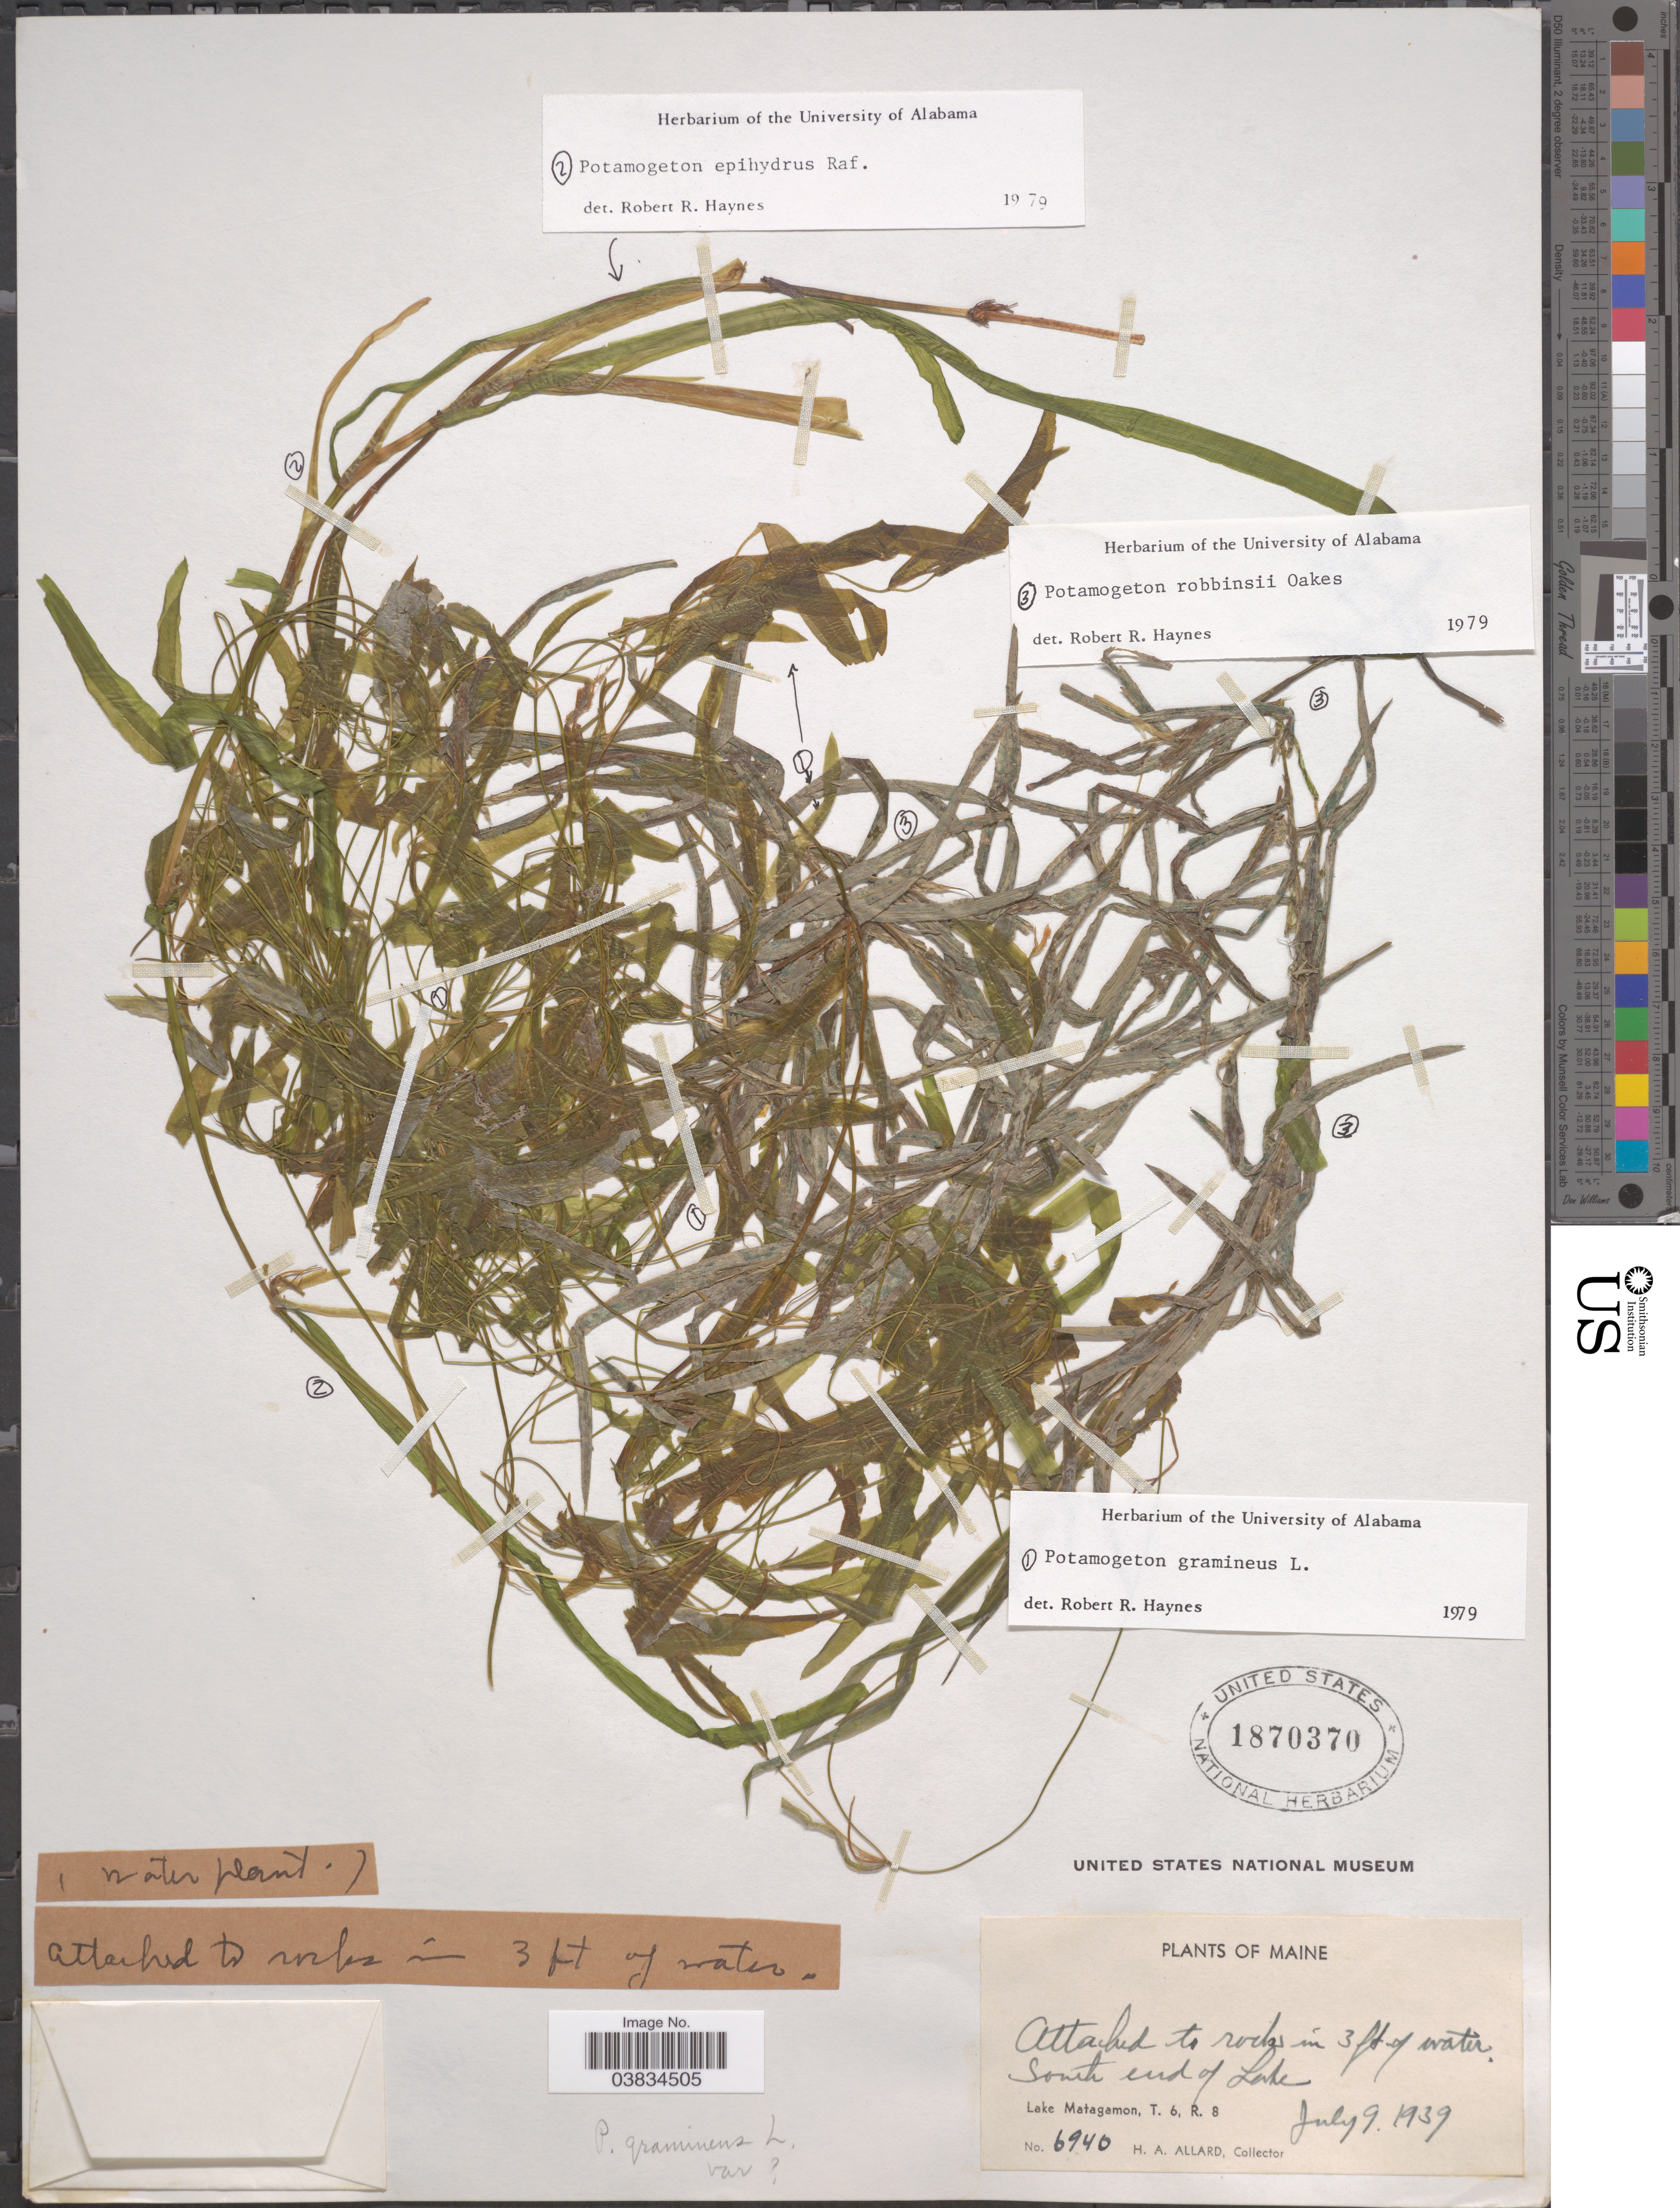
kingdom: Plantae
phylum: Tracheophyta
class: Liliopsida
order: Alismatales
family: Potamogetonaceae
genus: Potamogeton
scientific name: Potamogeton gramineus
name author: L.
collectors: H. A. Allard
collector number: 6940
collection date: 1939-07-09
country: United States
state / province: Maine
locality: South end of Lake Matagamon, T. 6, R. 8.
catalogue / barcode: US 1870370